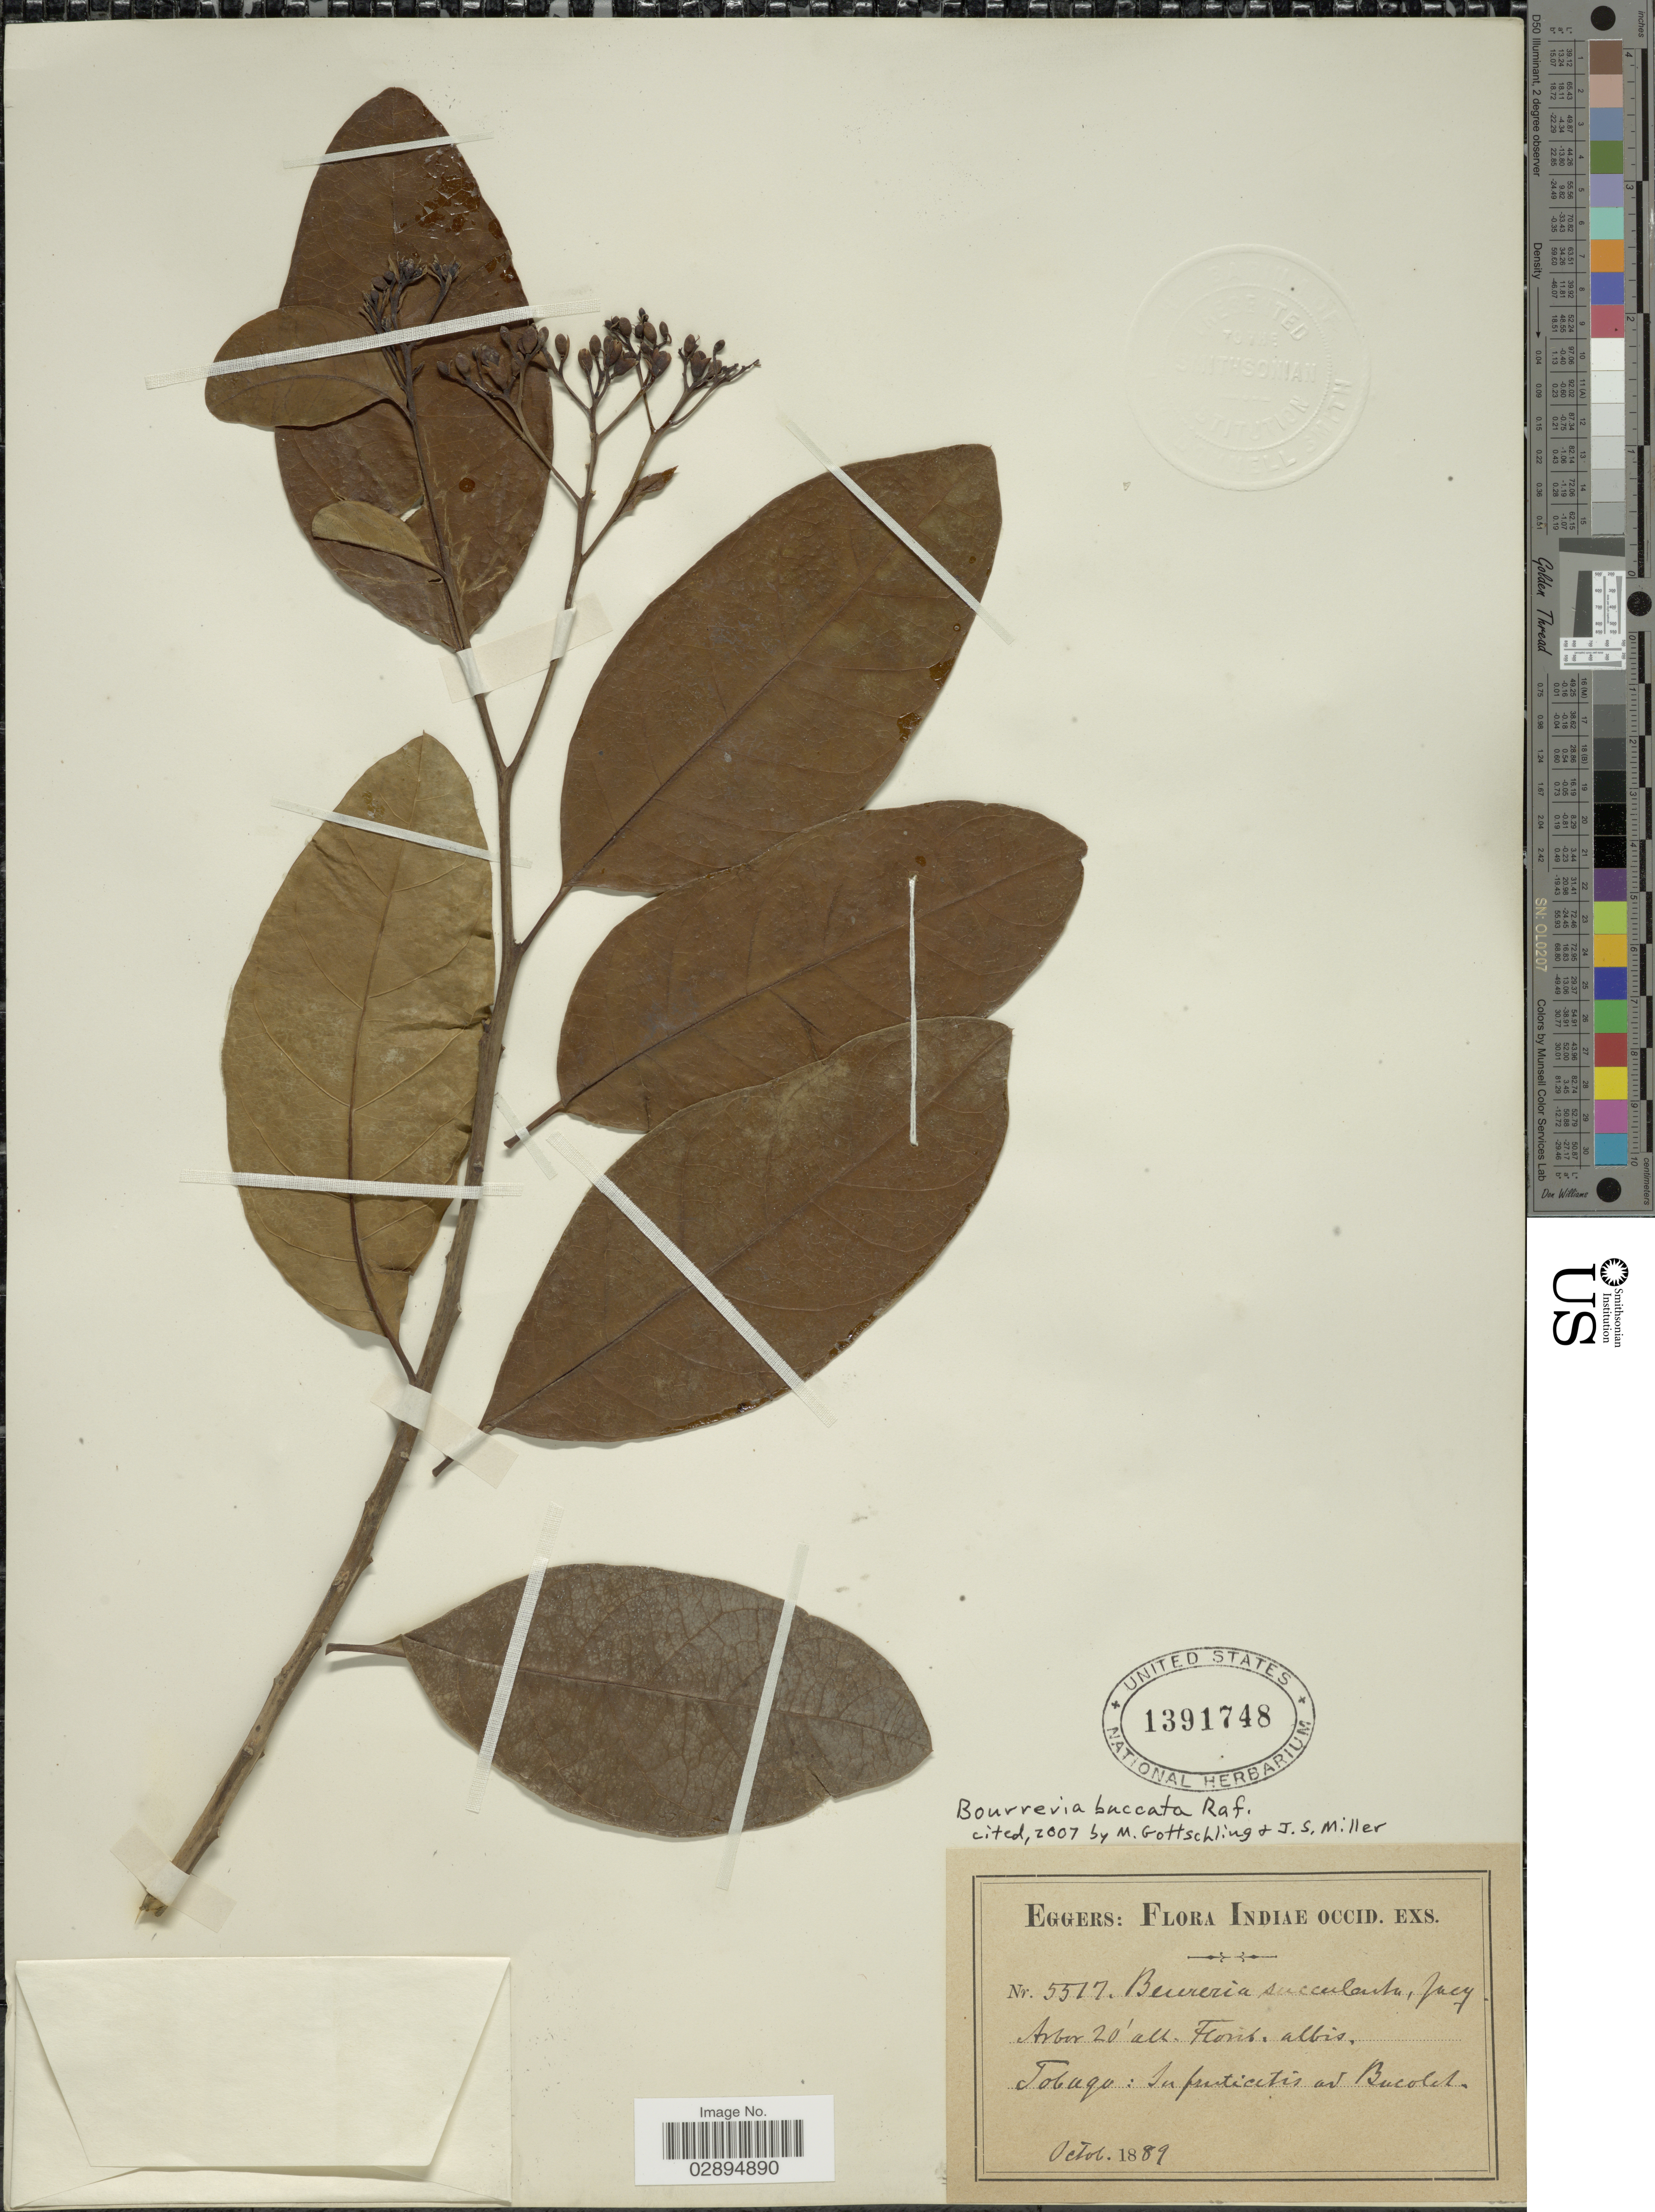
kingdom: Plantae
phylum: Tracheophyta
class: Magnoliopsida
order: Boraginales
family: Ehretiaceae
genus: Bourreria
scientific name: Bourreria baccata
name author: Raf.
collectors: -. Eggers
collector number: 5517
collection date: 1889-10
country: Trinidad and Tobago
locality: Tobago: In particetis ad Bacolet.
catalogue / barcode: US 1391748